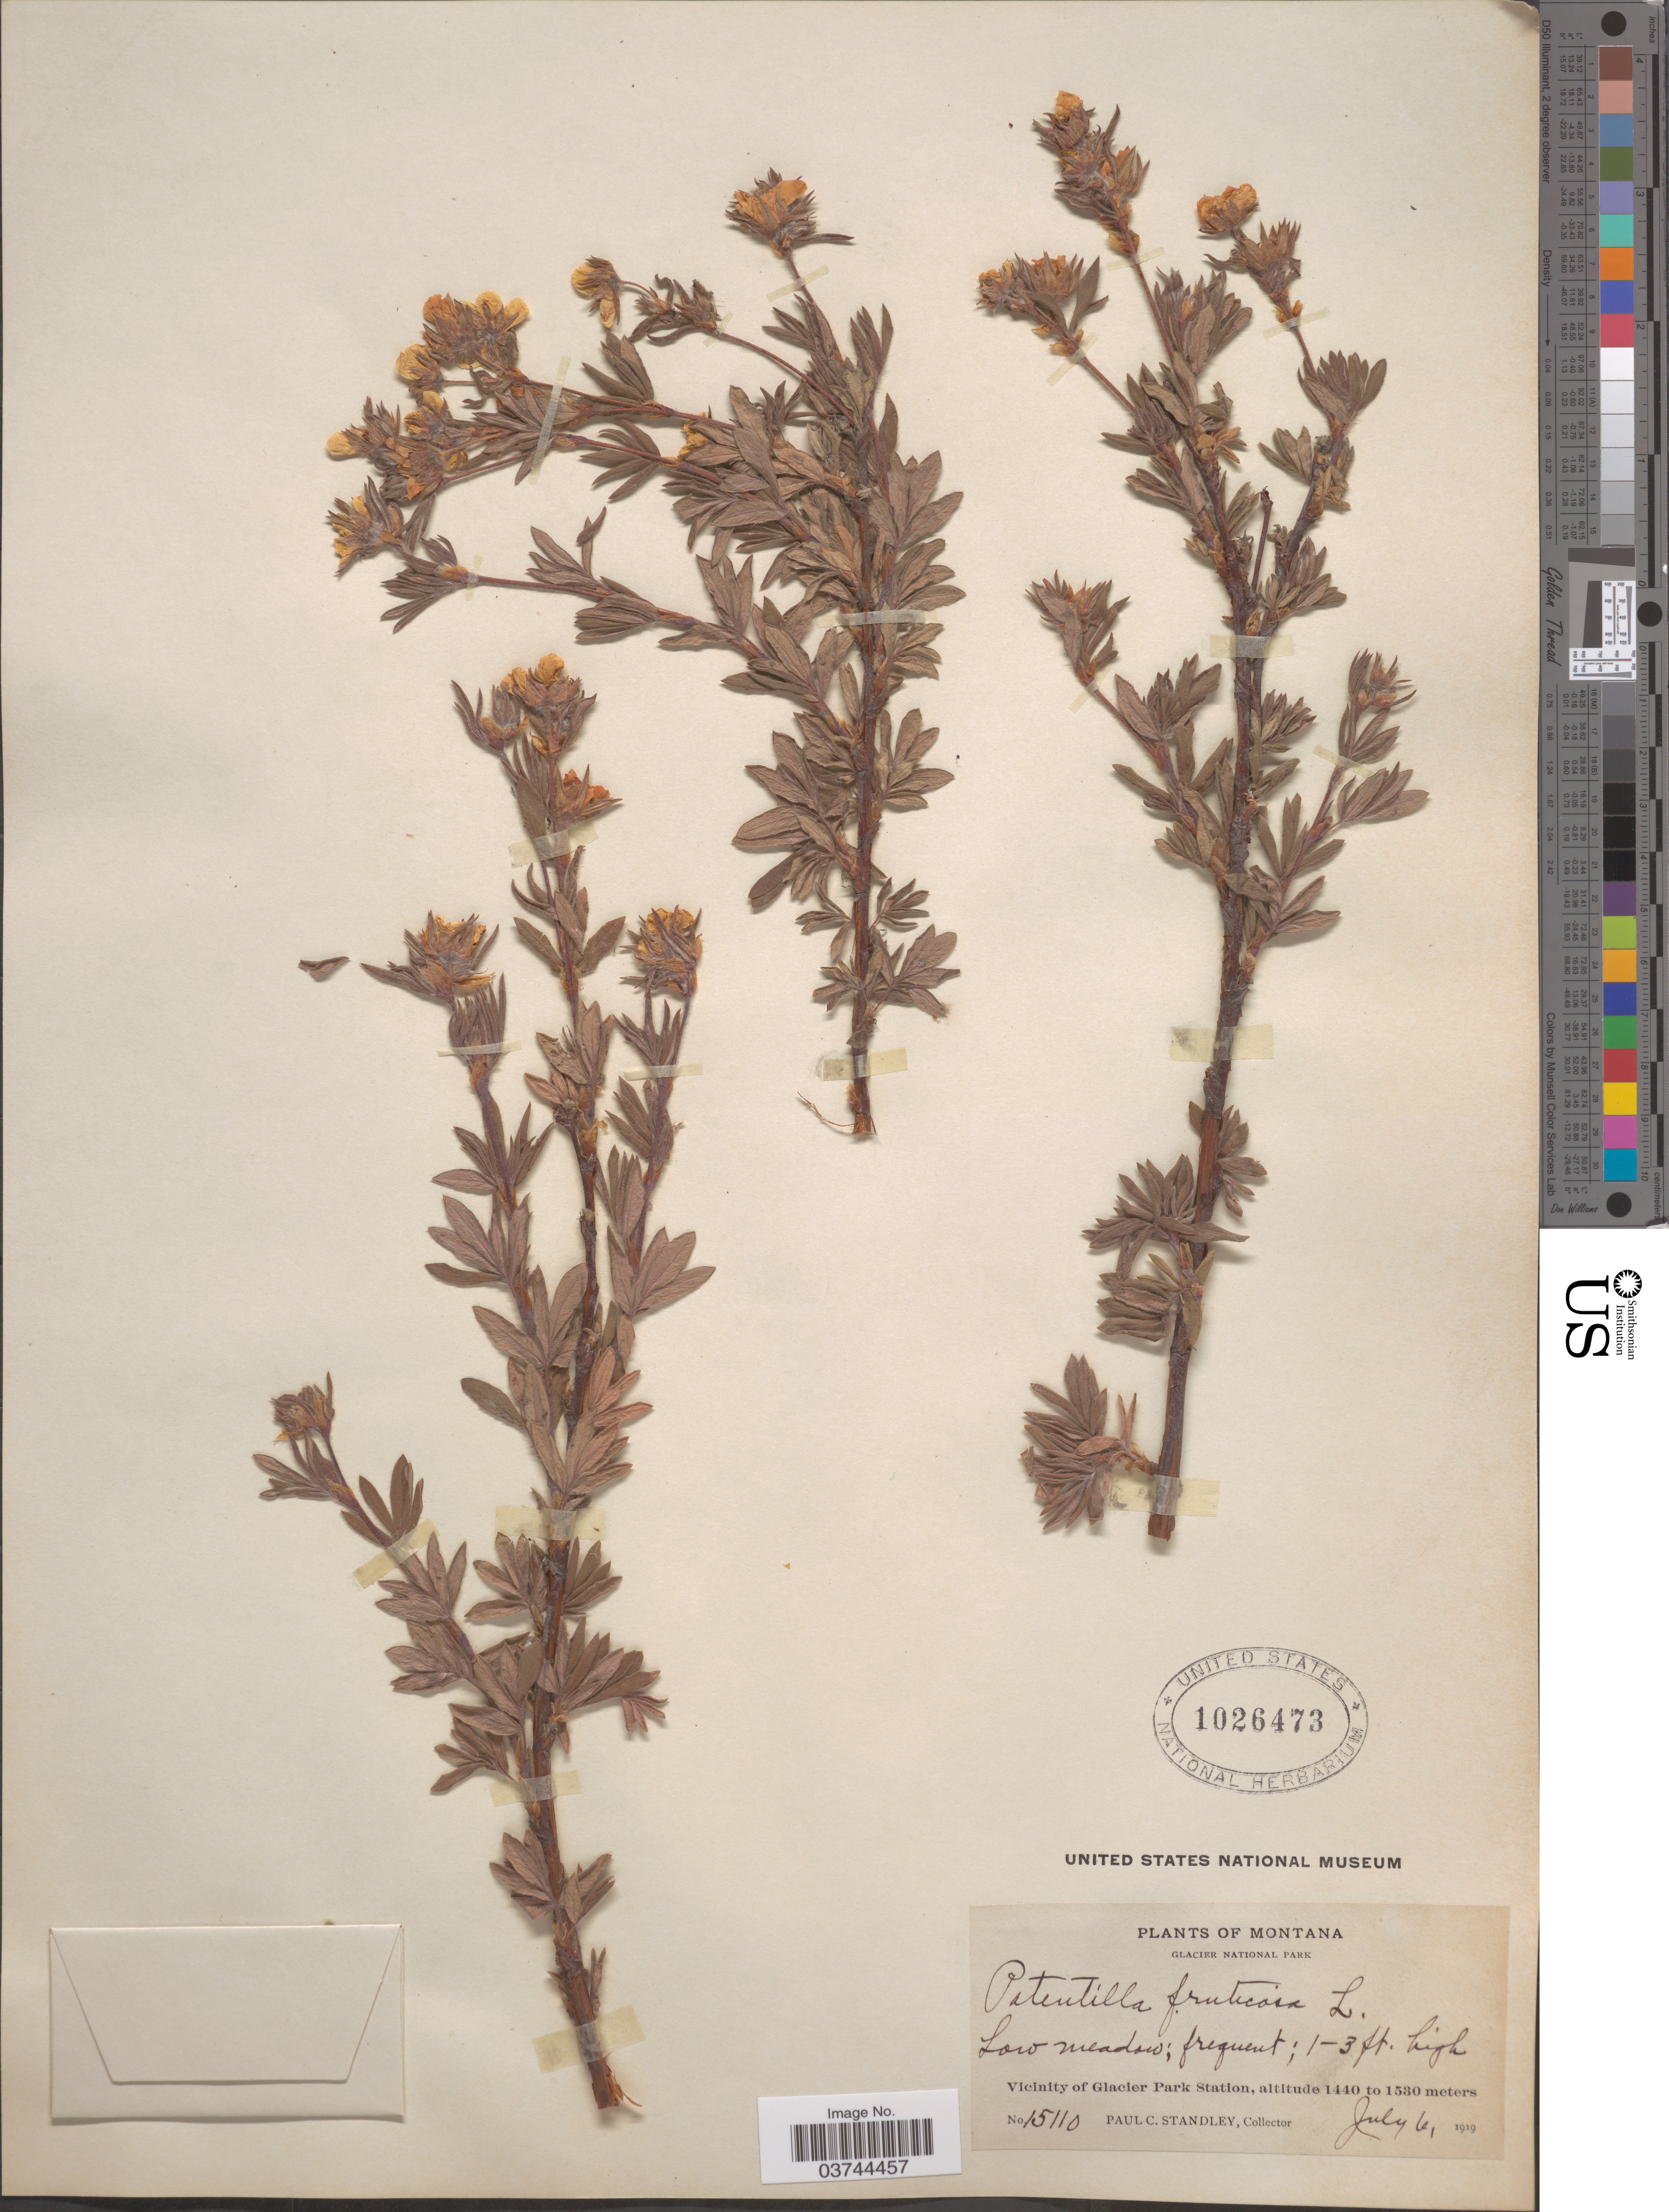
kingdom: Plantae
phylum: Tracheophyta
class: Magnoliopsida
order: Rosales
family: Rosaceae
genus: Dasiphora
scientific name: Dasiphora fruticosa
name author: (L.) Rydb.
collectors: P. C. Standley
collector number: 15110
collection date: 1919-07-06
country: United States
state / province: Montana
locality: Glacier National Park. Vicinity of Glacier Park Station.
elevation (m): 1440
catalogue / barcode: US 1026473